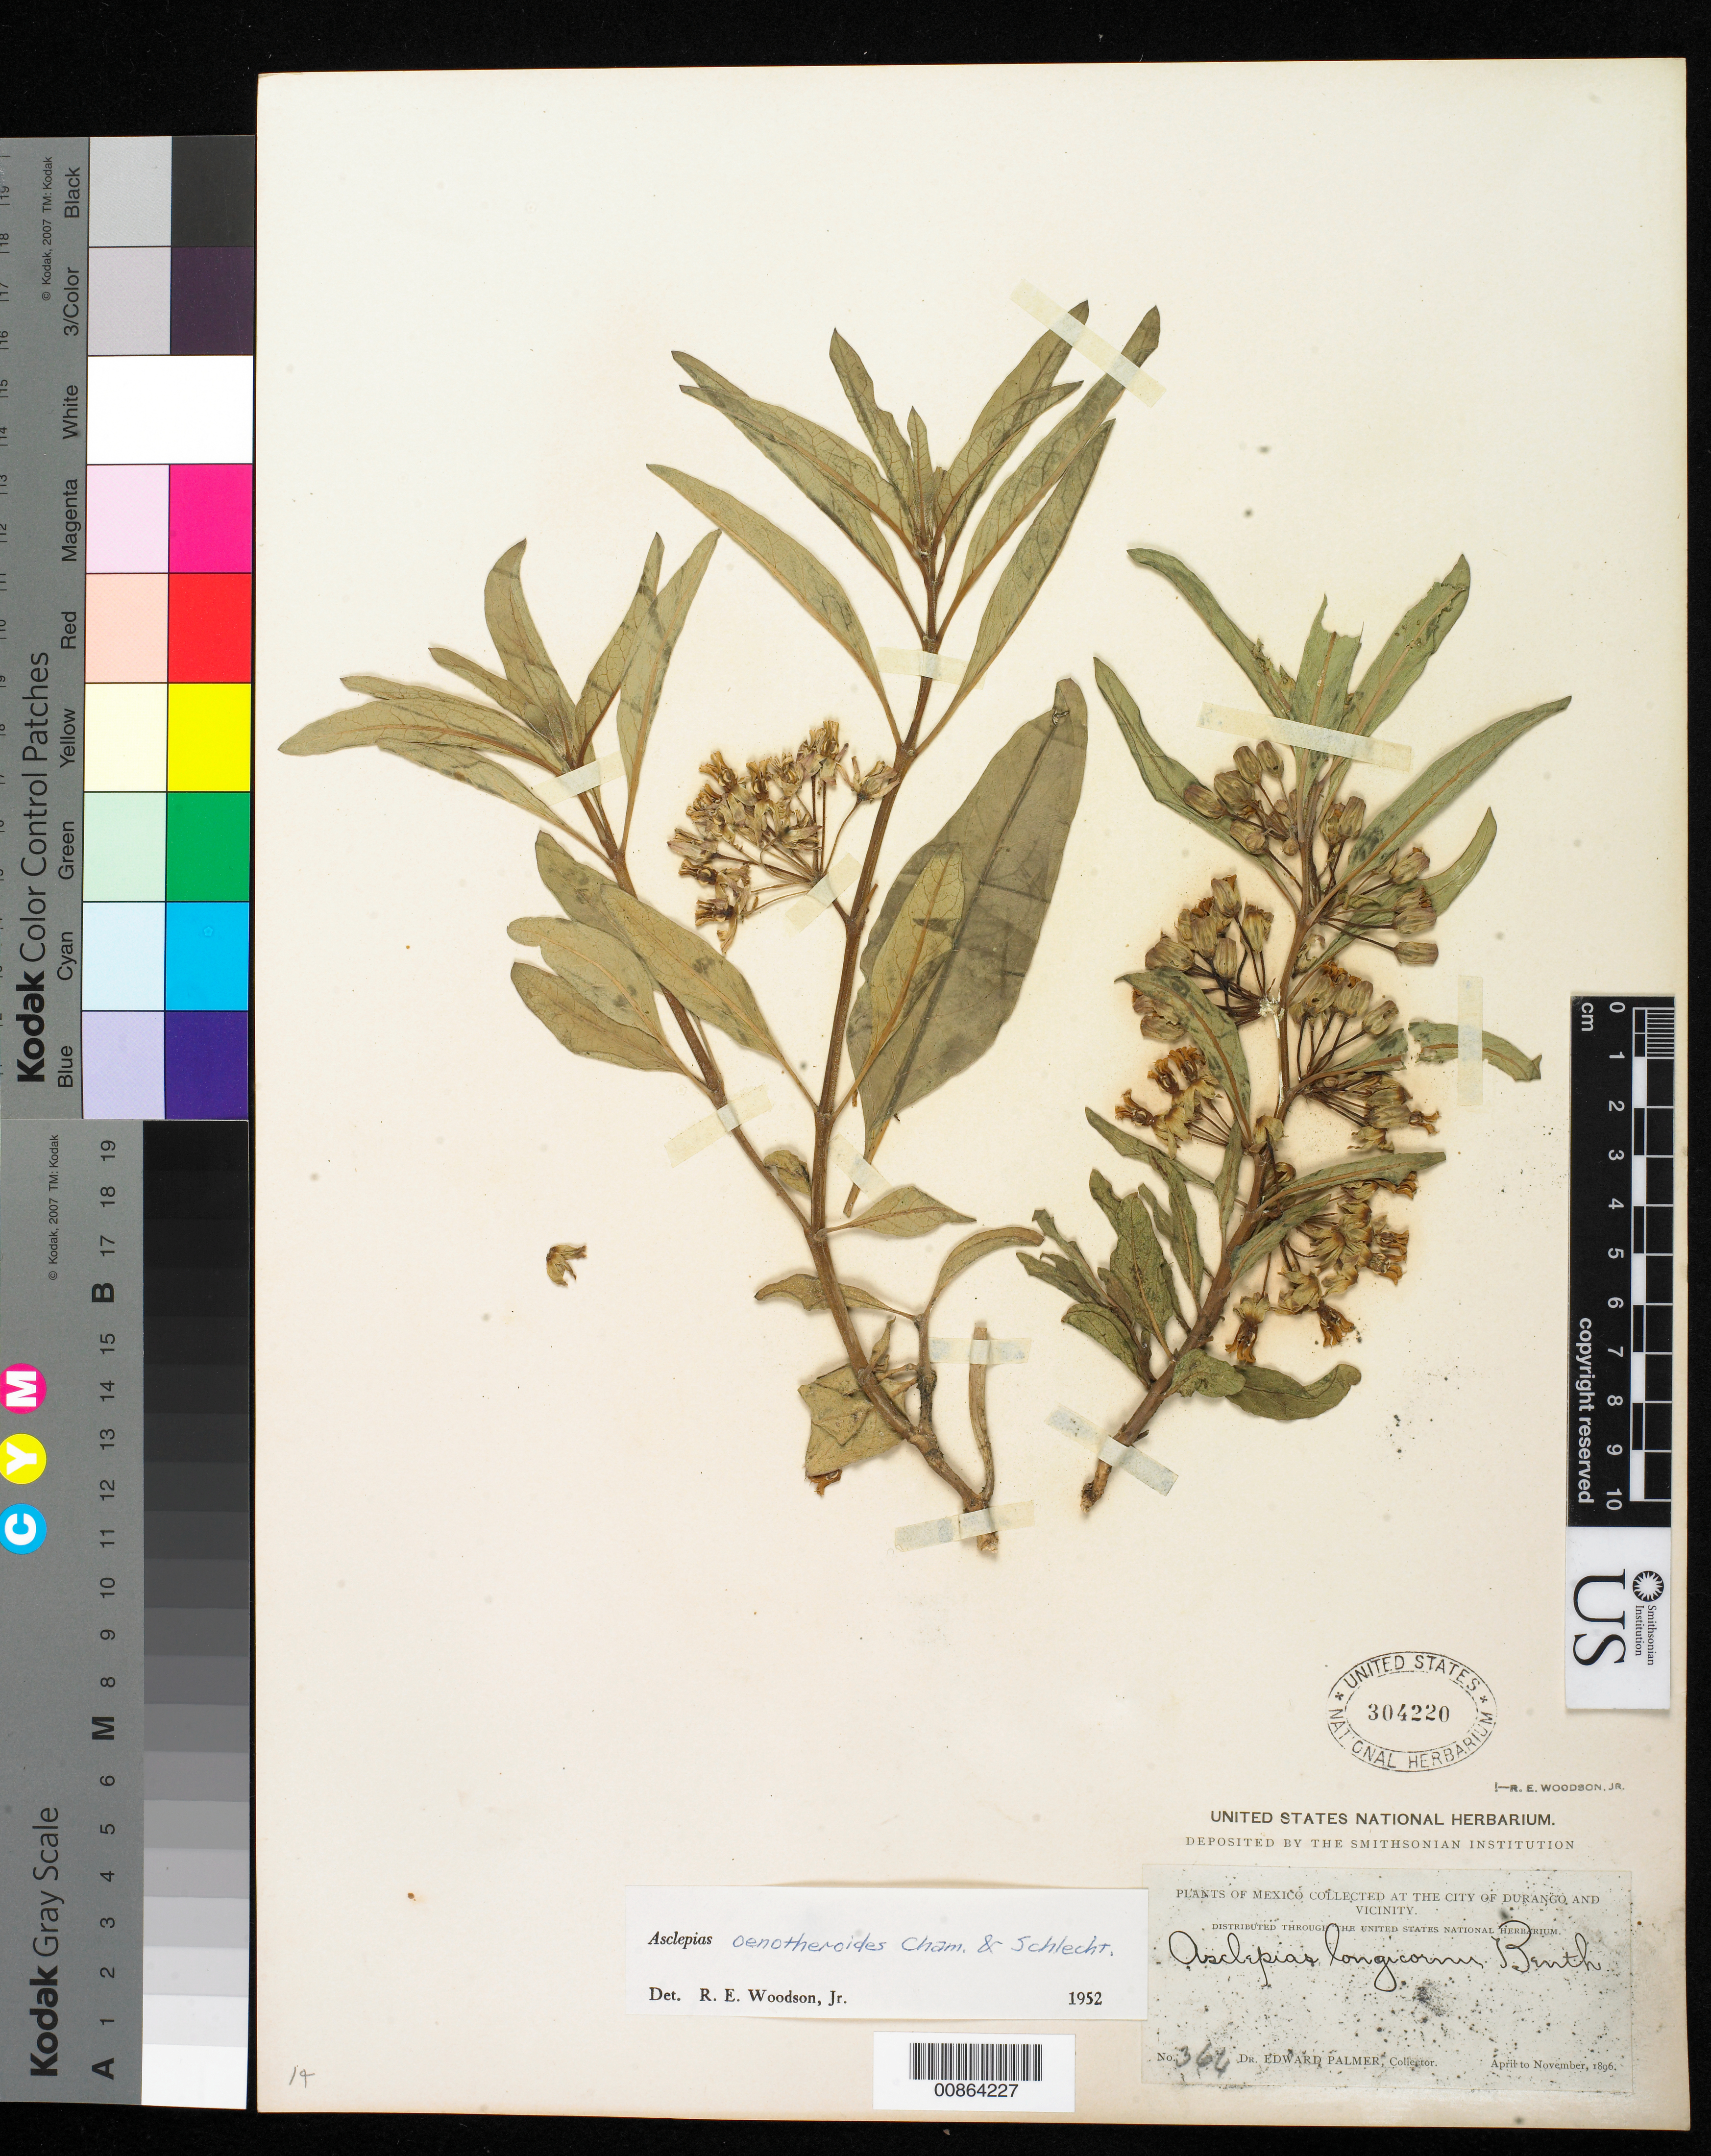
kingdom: Plantae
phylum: Tracheophyta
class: Magnoliopsida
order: Gentianales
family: Apocynaceae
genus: Asclepias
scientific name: Asclepias oenotheroides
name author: Schltdl. & Cham.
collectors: E. Palmer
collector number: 364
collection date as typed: Apr 1896 to -- Nov 1896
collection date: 1896-04/1896-11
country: Mexico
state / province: Durango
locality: City of Durango and vicinity.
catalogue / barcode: US 304220